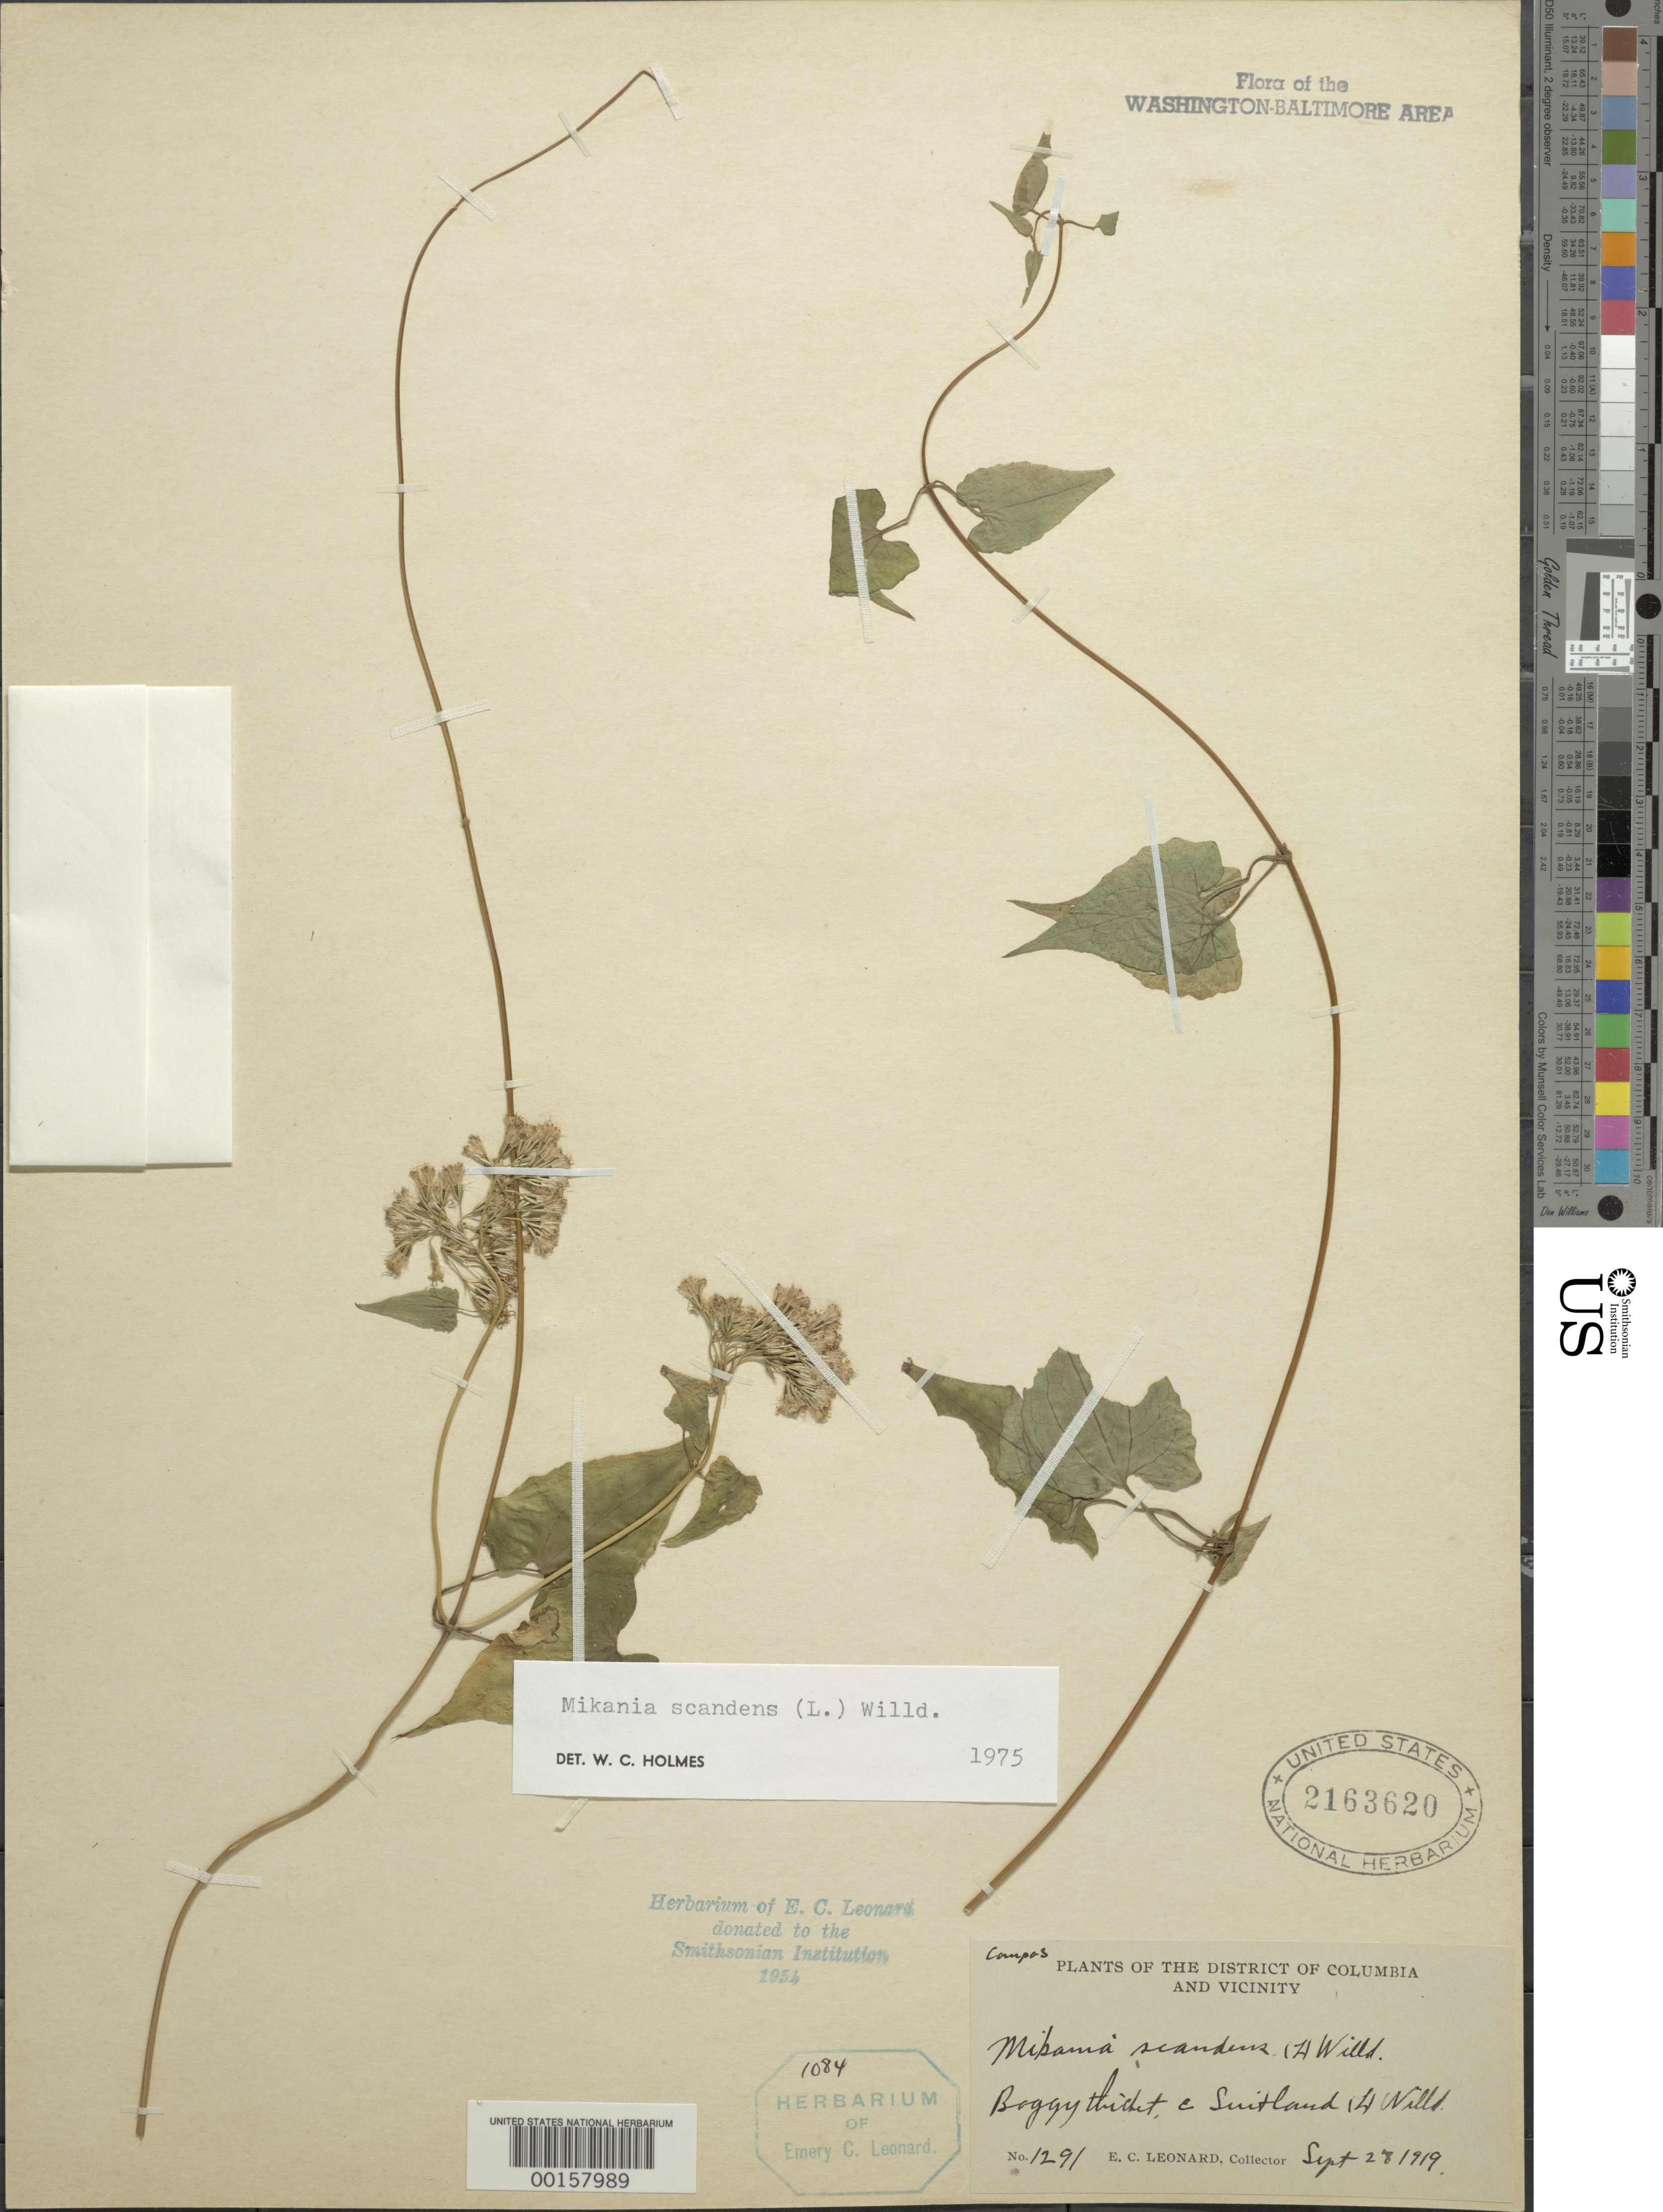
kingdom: Plantae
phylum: Tracheophyta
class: Magnoliopsida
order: Asterales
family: Asteraceae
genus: Mikania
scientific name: Mikania scandens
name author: (L.) Willd.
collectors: E. C. Leonard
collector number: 1291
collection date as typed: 28 Sep 1919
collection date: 1919-09-28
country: United States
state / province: Maryland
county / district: Prince George's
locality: Suitland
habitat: Boggy thicket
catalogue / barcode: US 2163620